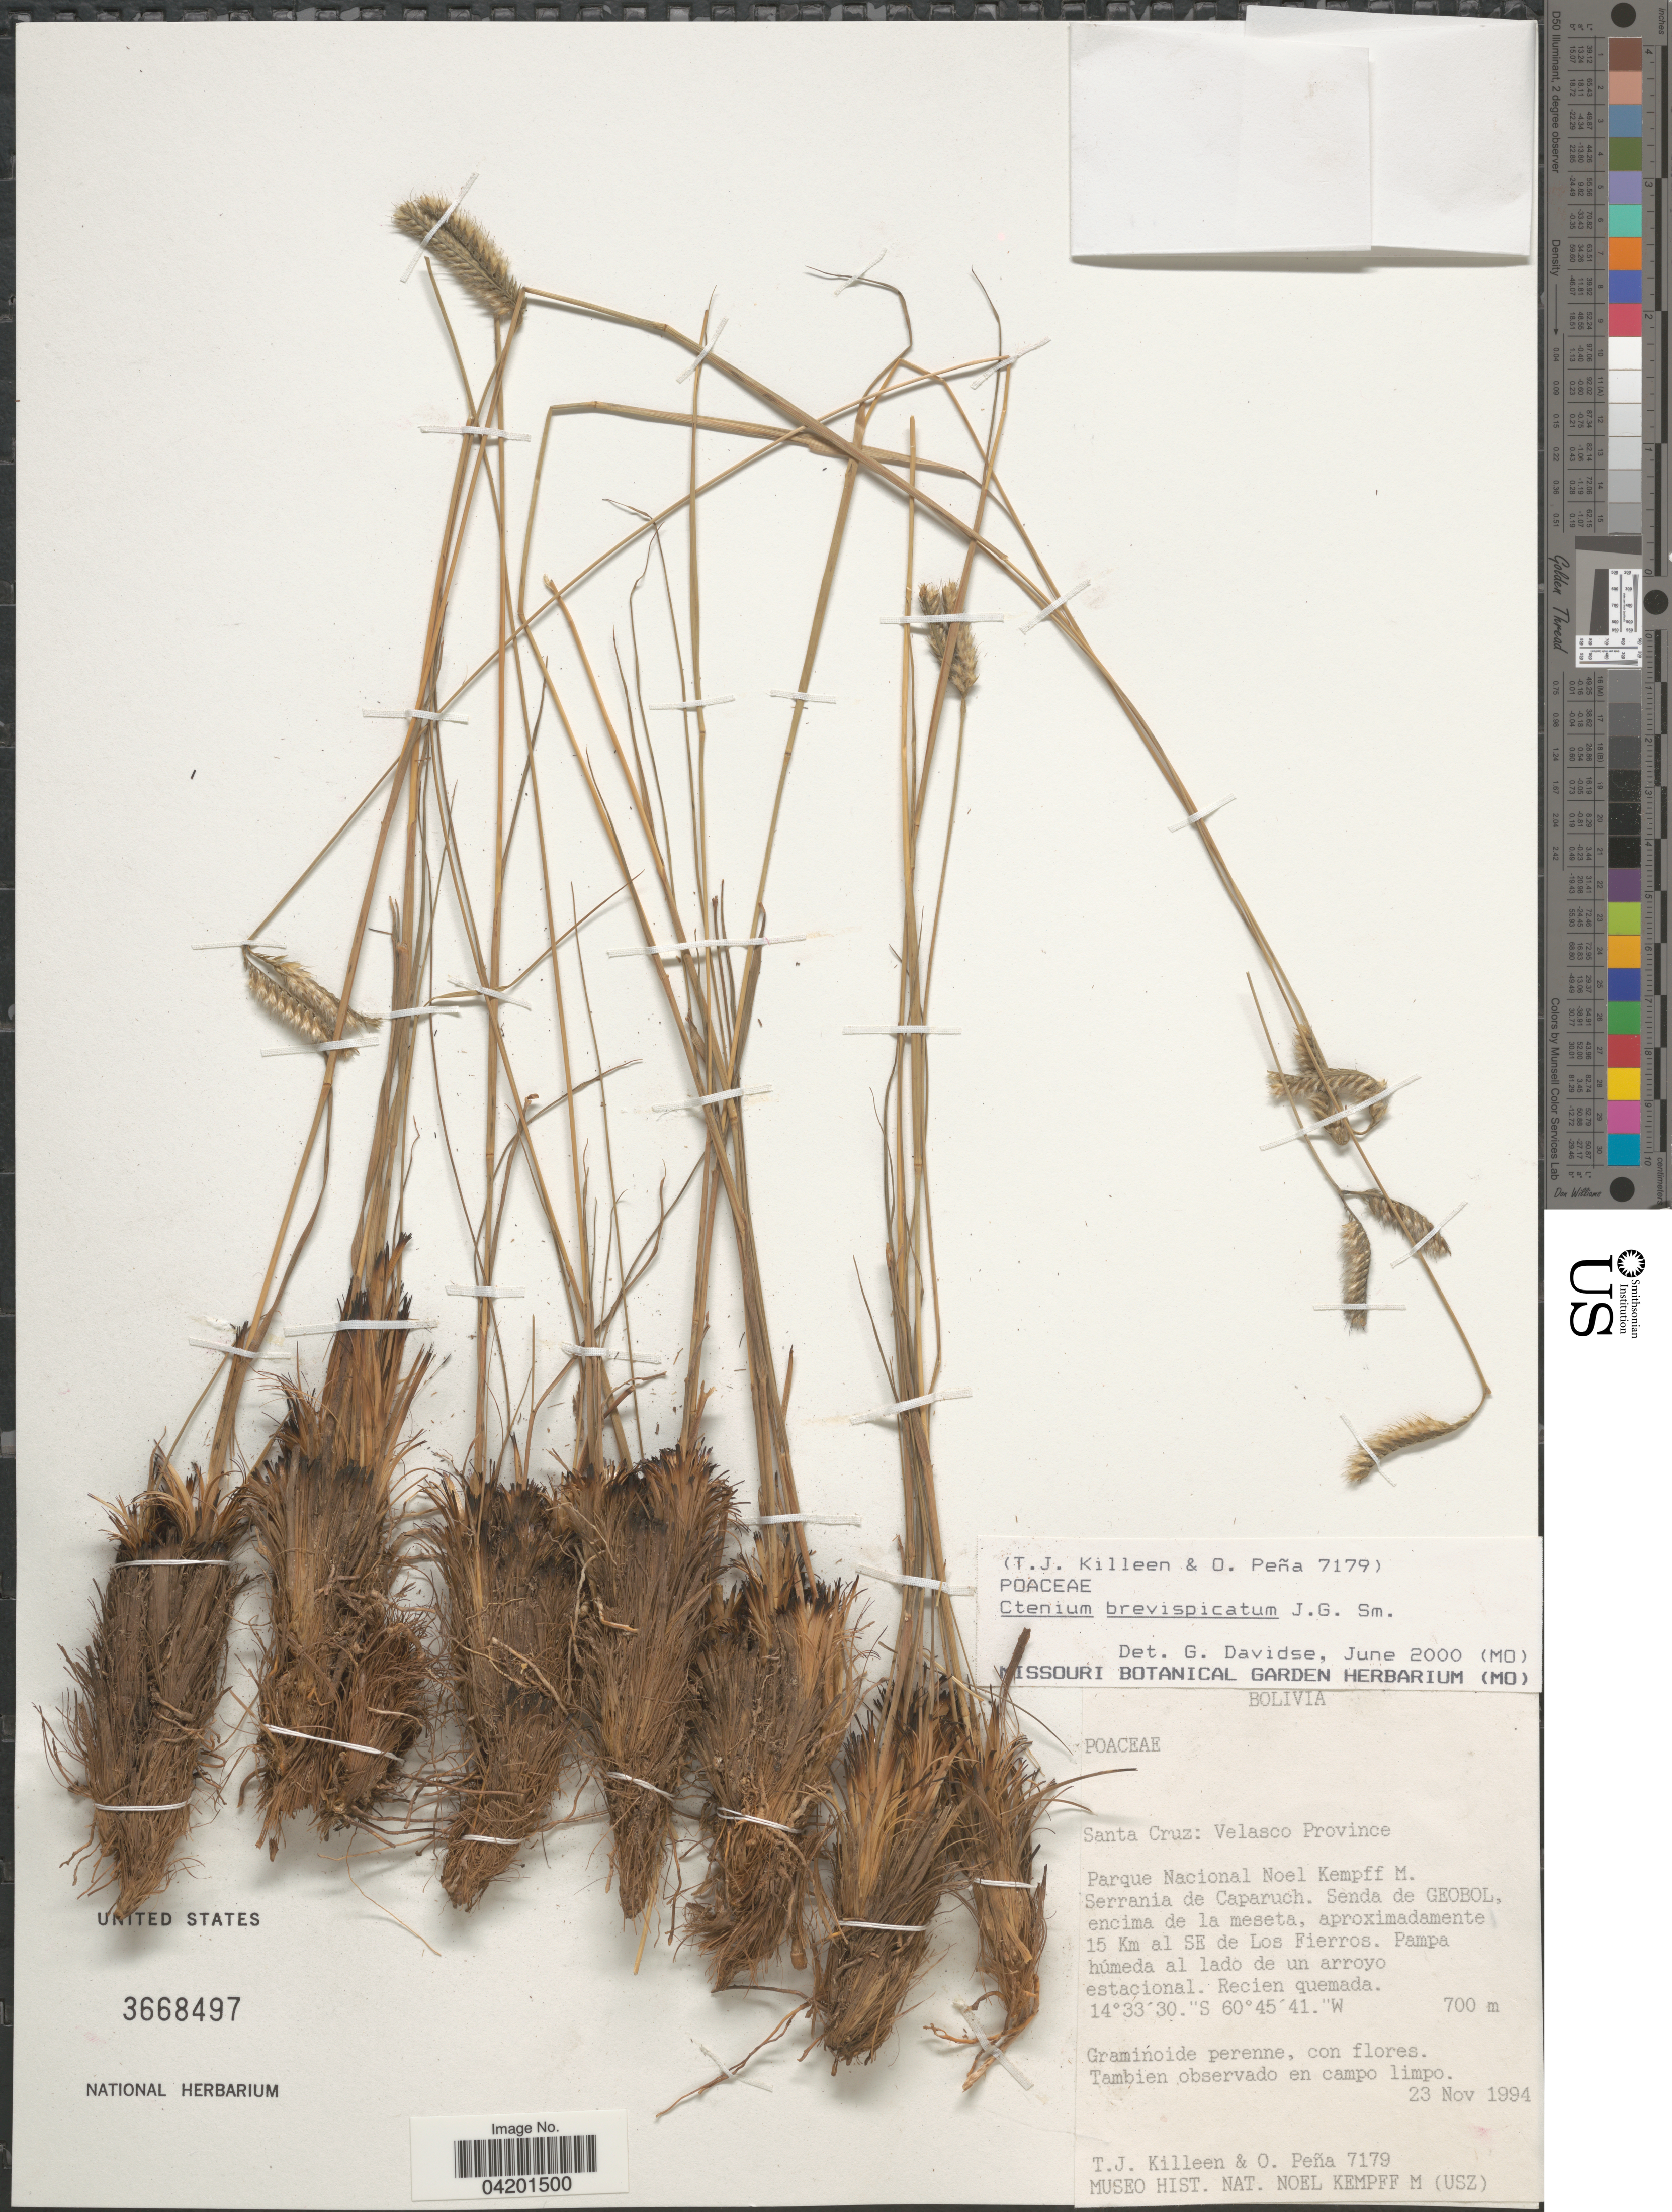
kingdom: Plantae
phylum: Tracheophyta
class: Liliopsida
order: Poales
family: Poaceae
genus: Ctenium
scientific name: Ctenium brevispicatum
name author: J.G. Sm.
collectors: T. J. Killeen & O. Peña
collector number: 7179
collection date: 1994-11-23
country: Bolivia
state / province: Santa Cruz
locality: Velasco Province. Parque Nacional Noel Kempff M. Serrania de Caparuch. Sende de GEOBOL, encima de la meseta, aproximadamente 15 Km al SE de Los Fierros.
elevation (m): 700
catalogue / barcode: US 3668497